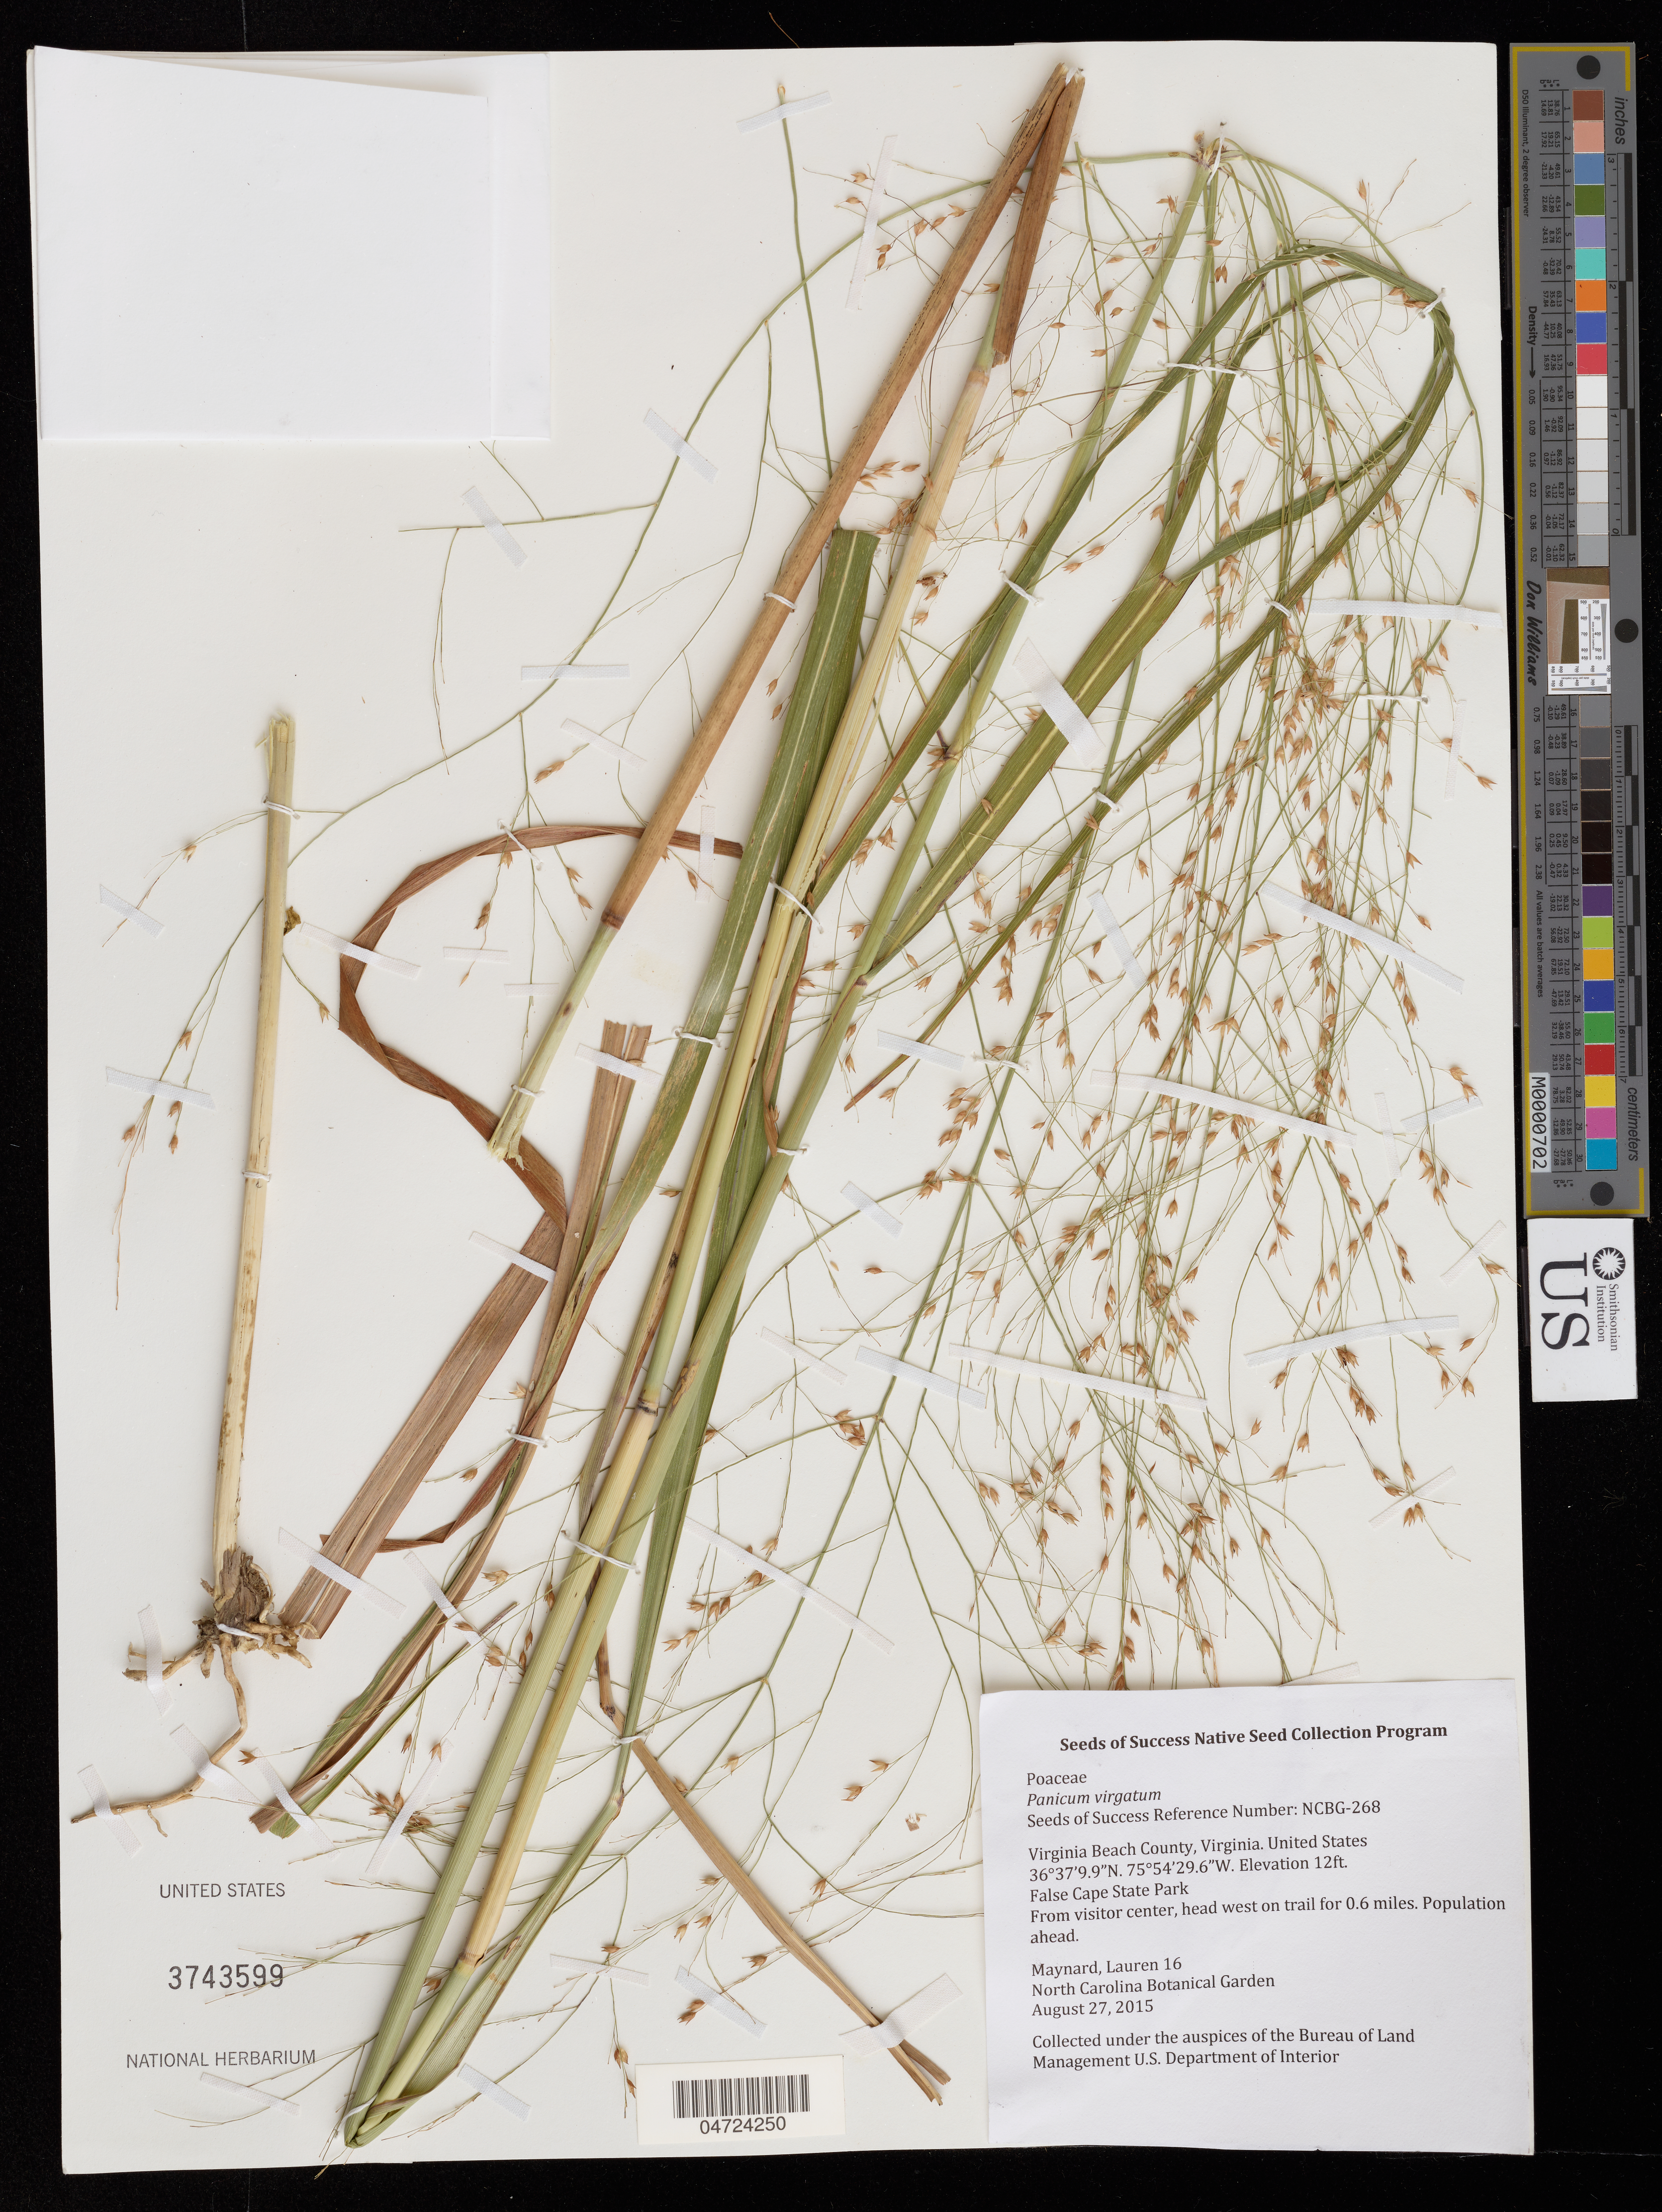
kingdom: Plantae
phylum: Tracheophyta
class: Liliopsida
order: Poales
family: Poaceae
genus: Panicum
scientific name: Panicum virgatum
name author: L.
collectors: L. Maynard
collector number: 16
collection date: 2015-08-27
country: United States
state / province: Virginia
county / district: City of Virginia Beach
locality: Virginia Beach County. False Cape State Park. From visitor center, head west on trail for 0.6 miles. Population ahead.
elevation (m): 4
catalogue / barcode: US 3743599